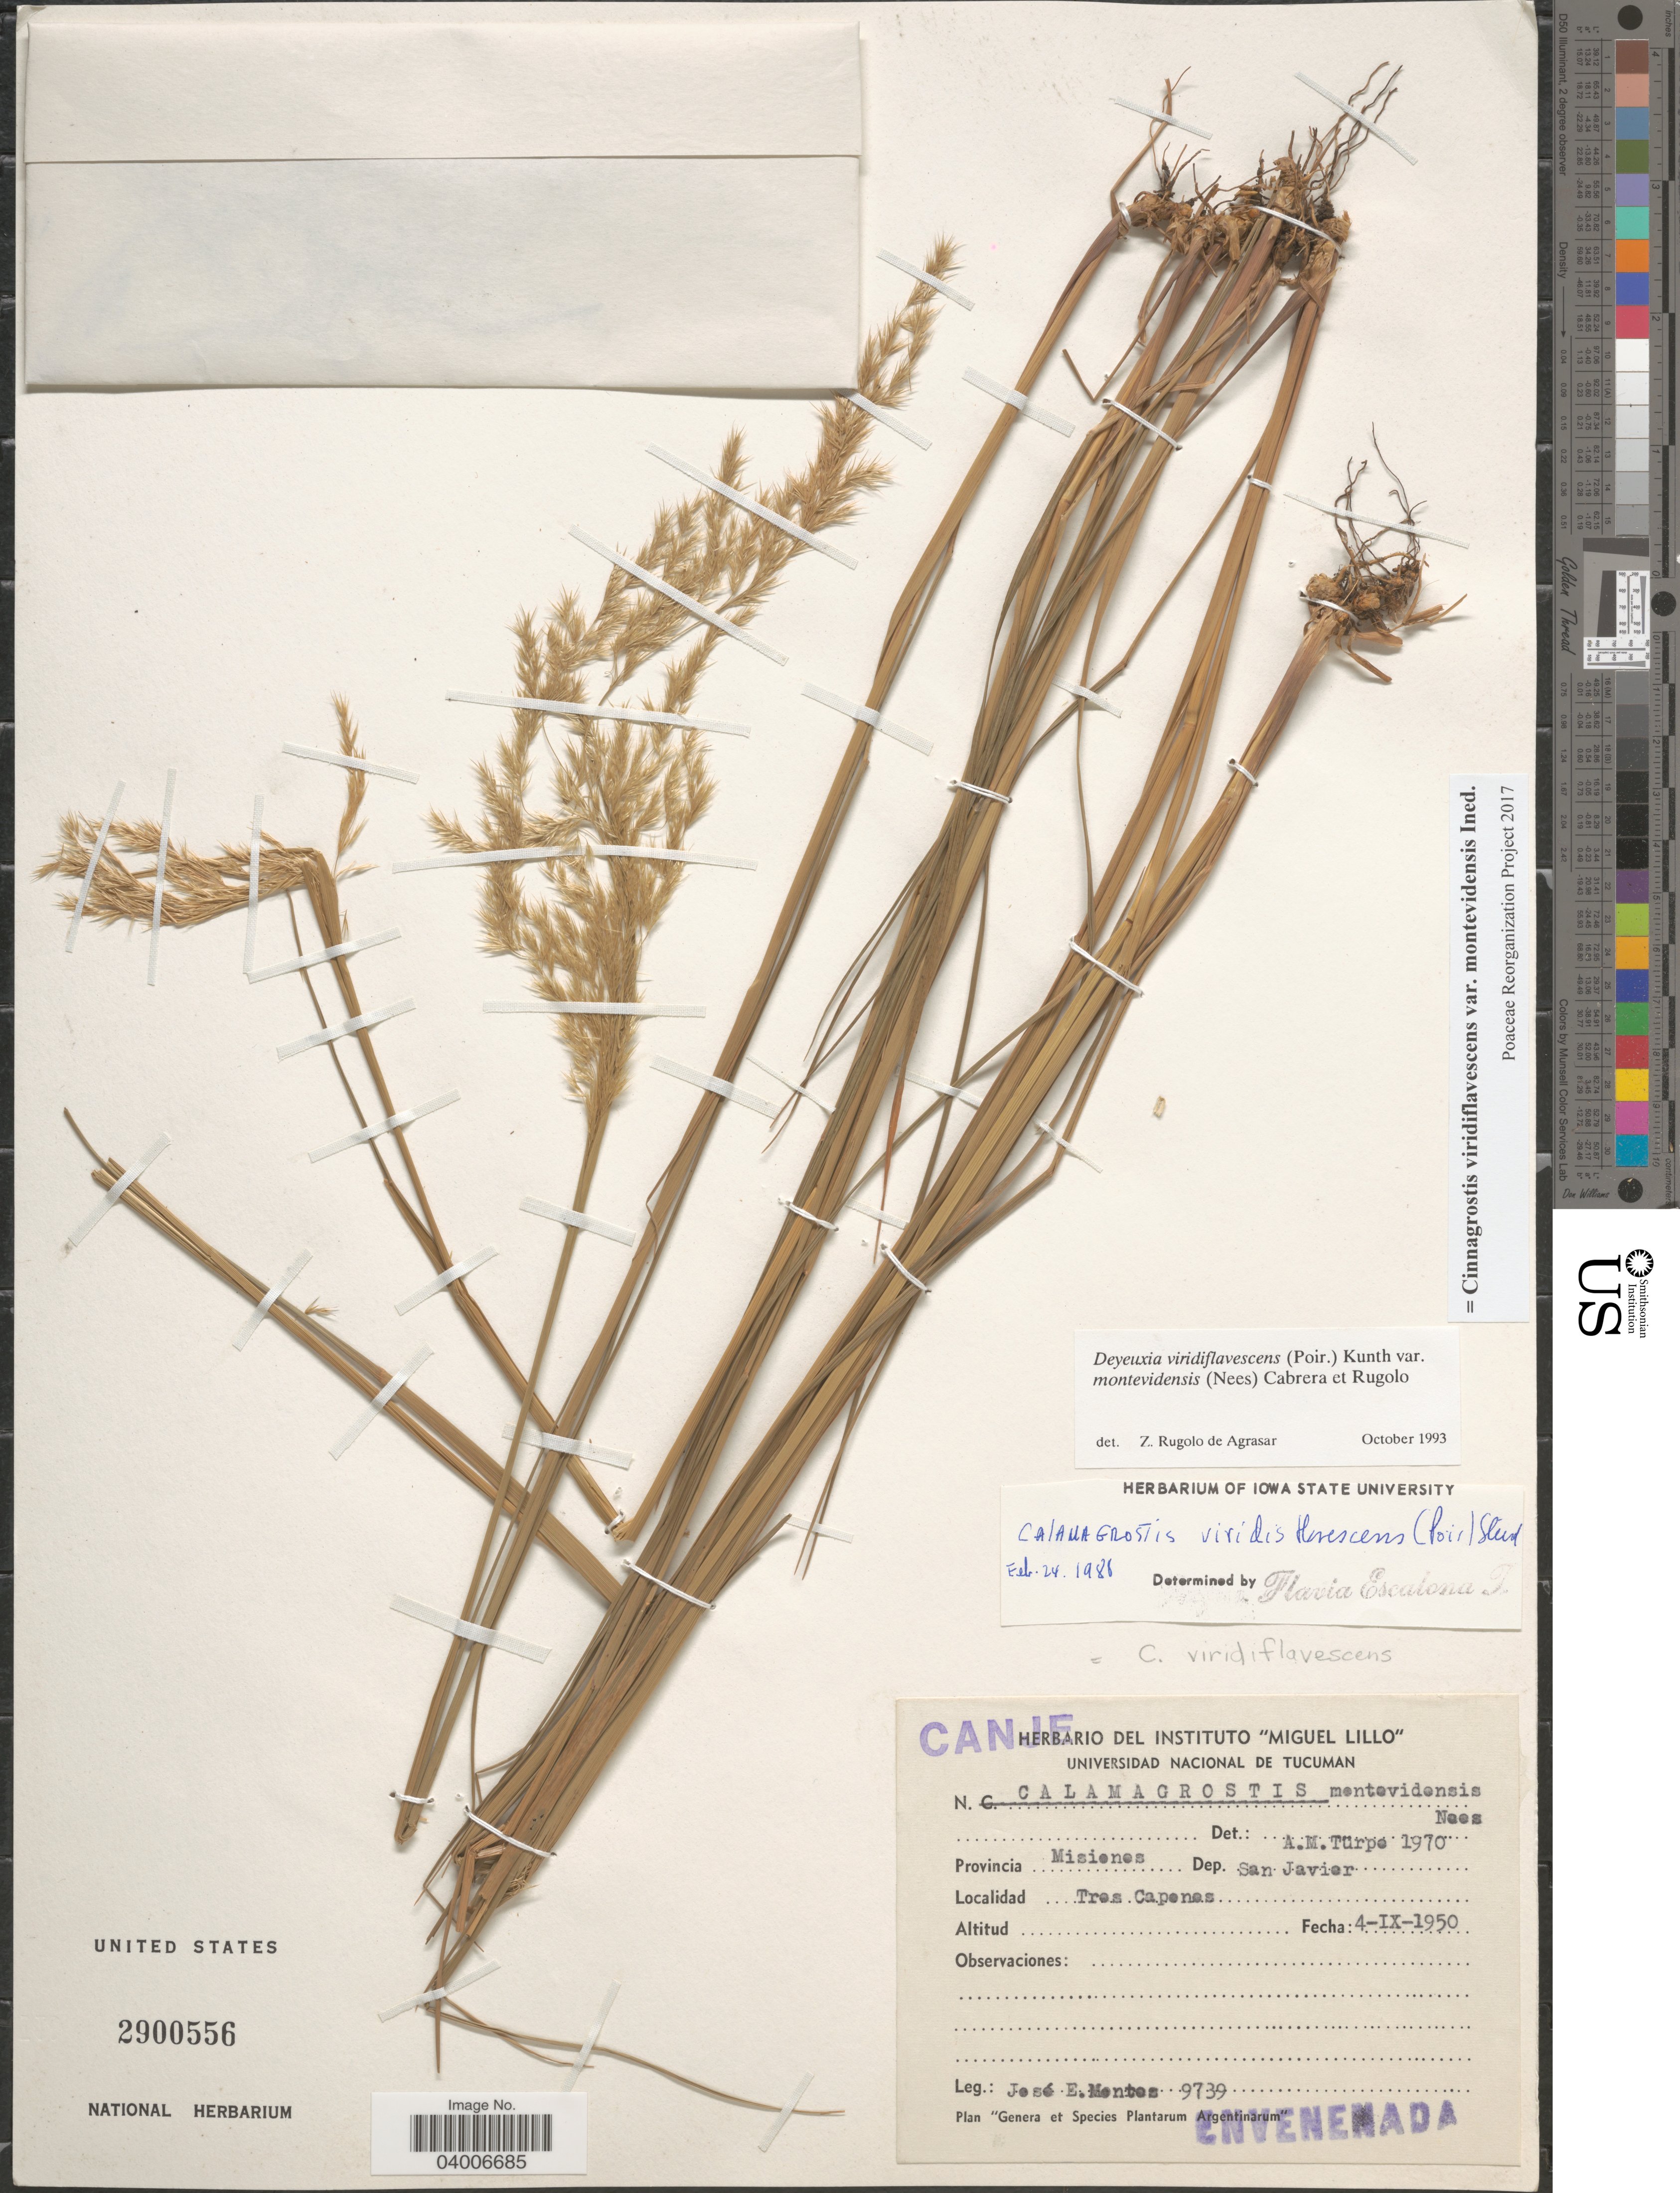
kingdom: Plantae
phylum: Tracheophyta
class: Liliopsida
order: Poales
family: Poaceae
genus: Cinnagrostis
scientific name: Cinnagrostis viridiflavescens var. montevidensis ined.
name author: (Nees) P.M. Peterson et al.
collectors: J. E. Montes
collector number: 9739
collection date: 1950-09-04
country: Argentina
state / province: Misiones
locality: Dep. San Javier. Tres Capones.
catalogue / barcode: US 2900556